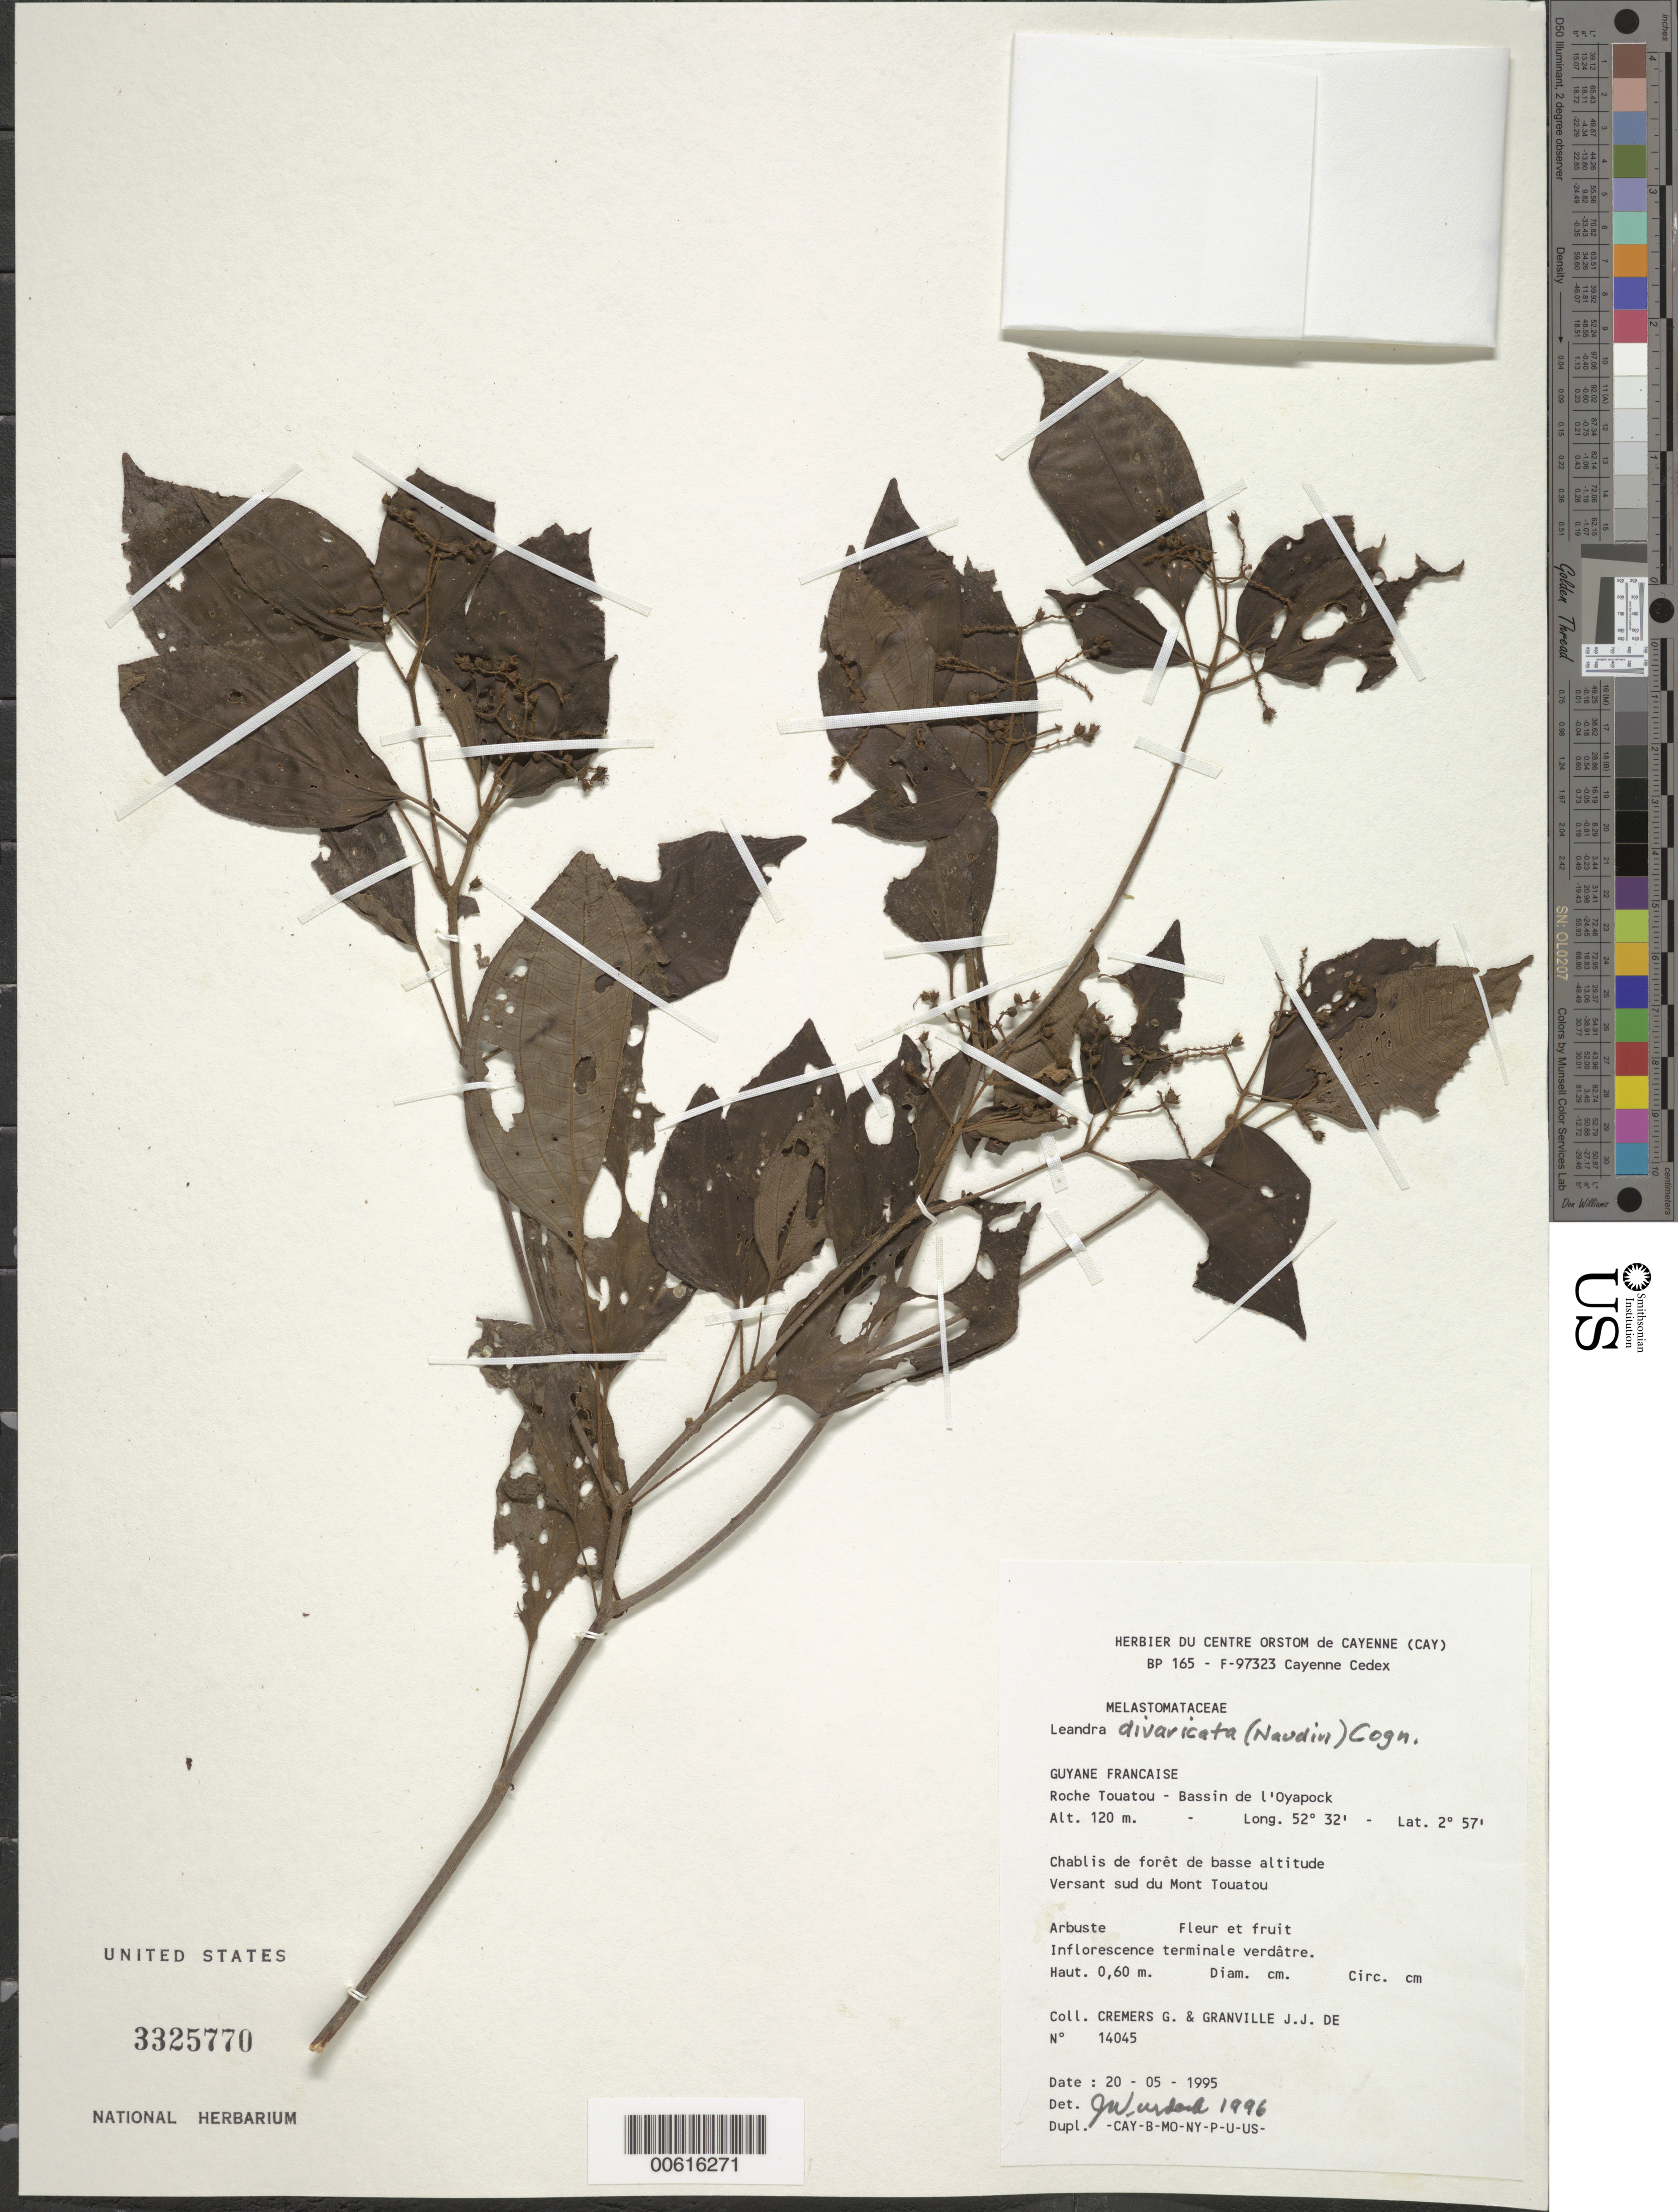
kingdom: Plantae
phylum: Tracheophyta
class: Magnoliopsida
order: Myrtales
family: Melastomataceae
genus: Leandra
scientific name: Leandra divaricata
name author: (Naudin) Cogn.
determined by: Wurdack, John J., (US), US (UNITED STATES)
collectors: G. Cremers & J.-J. de Granville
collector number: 14045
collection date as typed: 20-May-95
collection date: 1995-05-20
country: French Guiana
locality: Roche Touatou, Bassin de l'Oyapock, versant sud du Mont Touatou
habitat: Chablis de foret de basse altitude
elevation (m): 120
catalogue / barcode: US 3325770